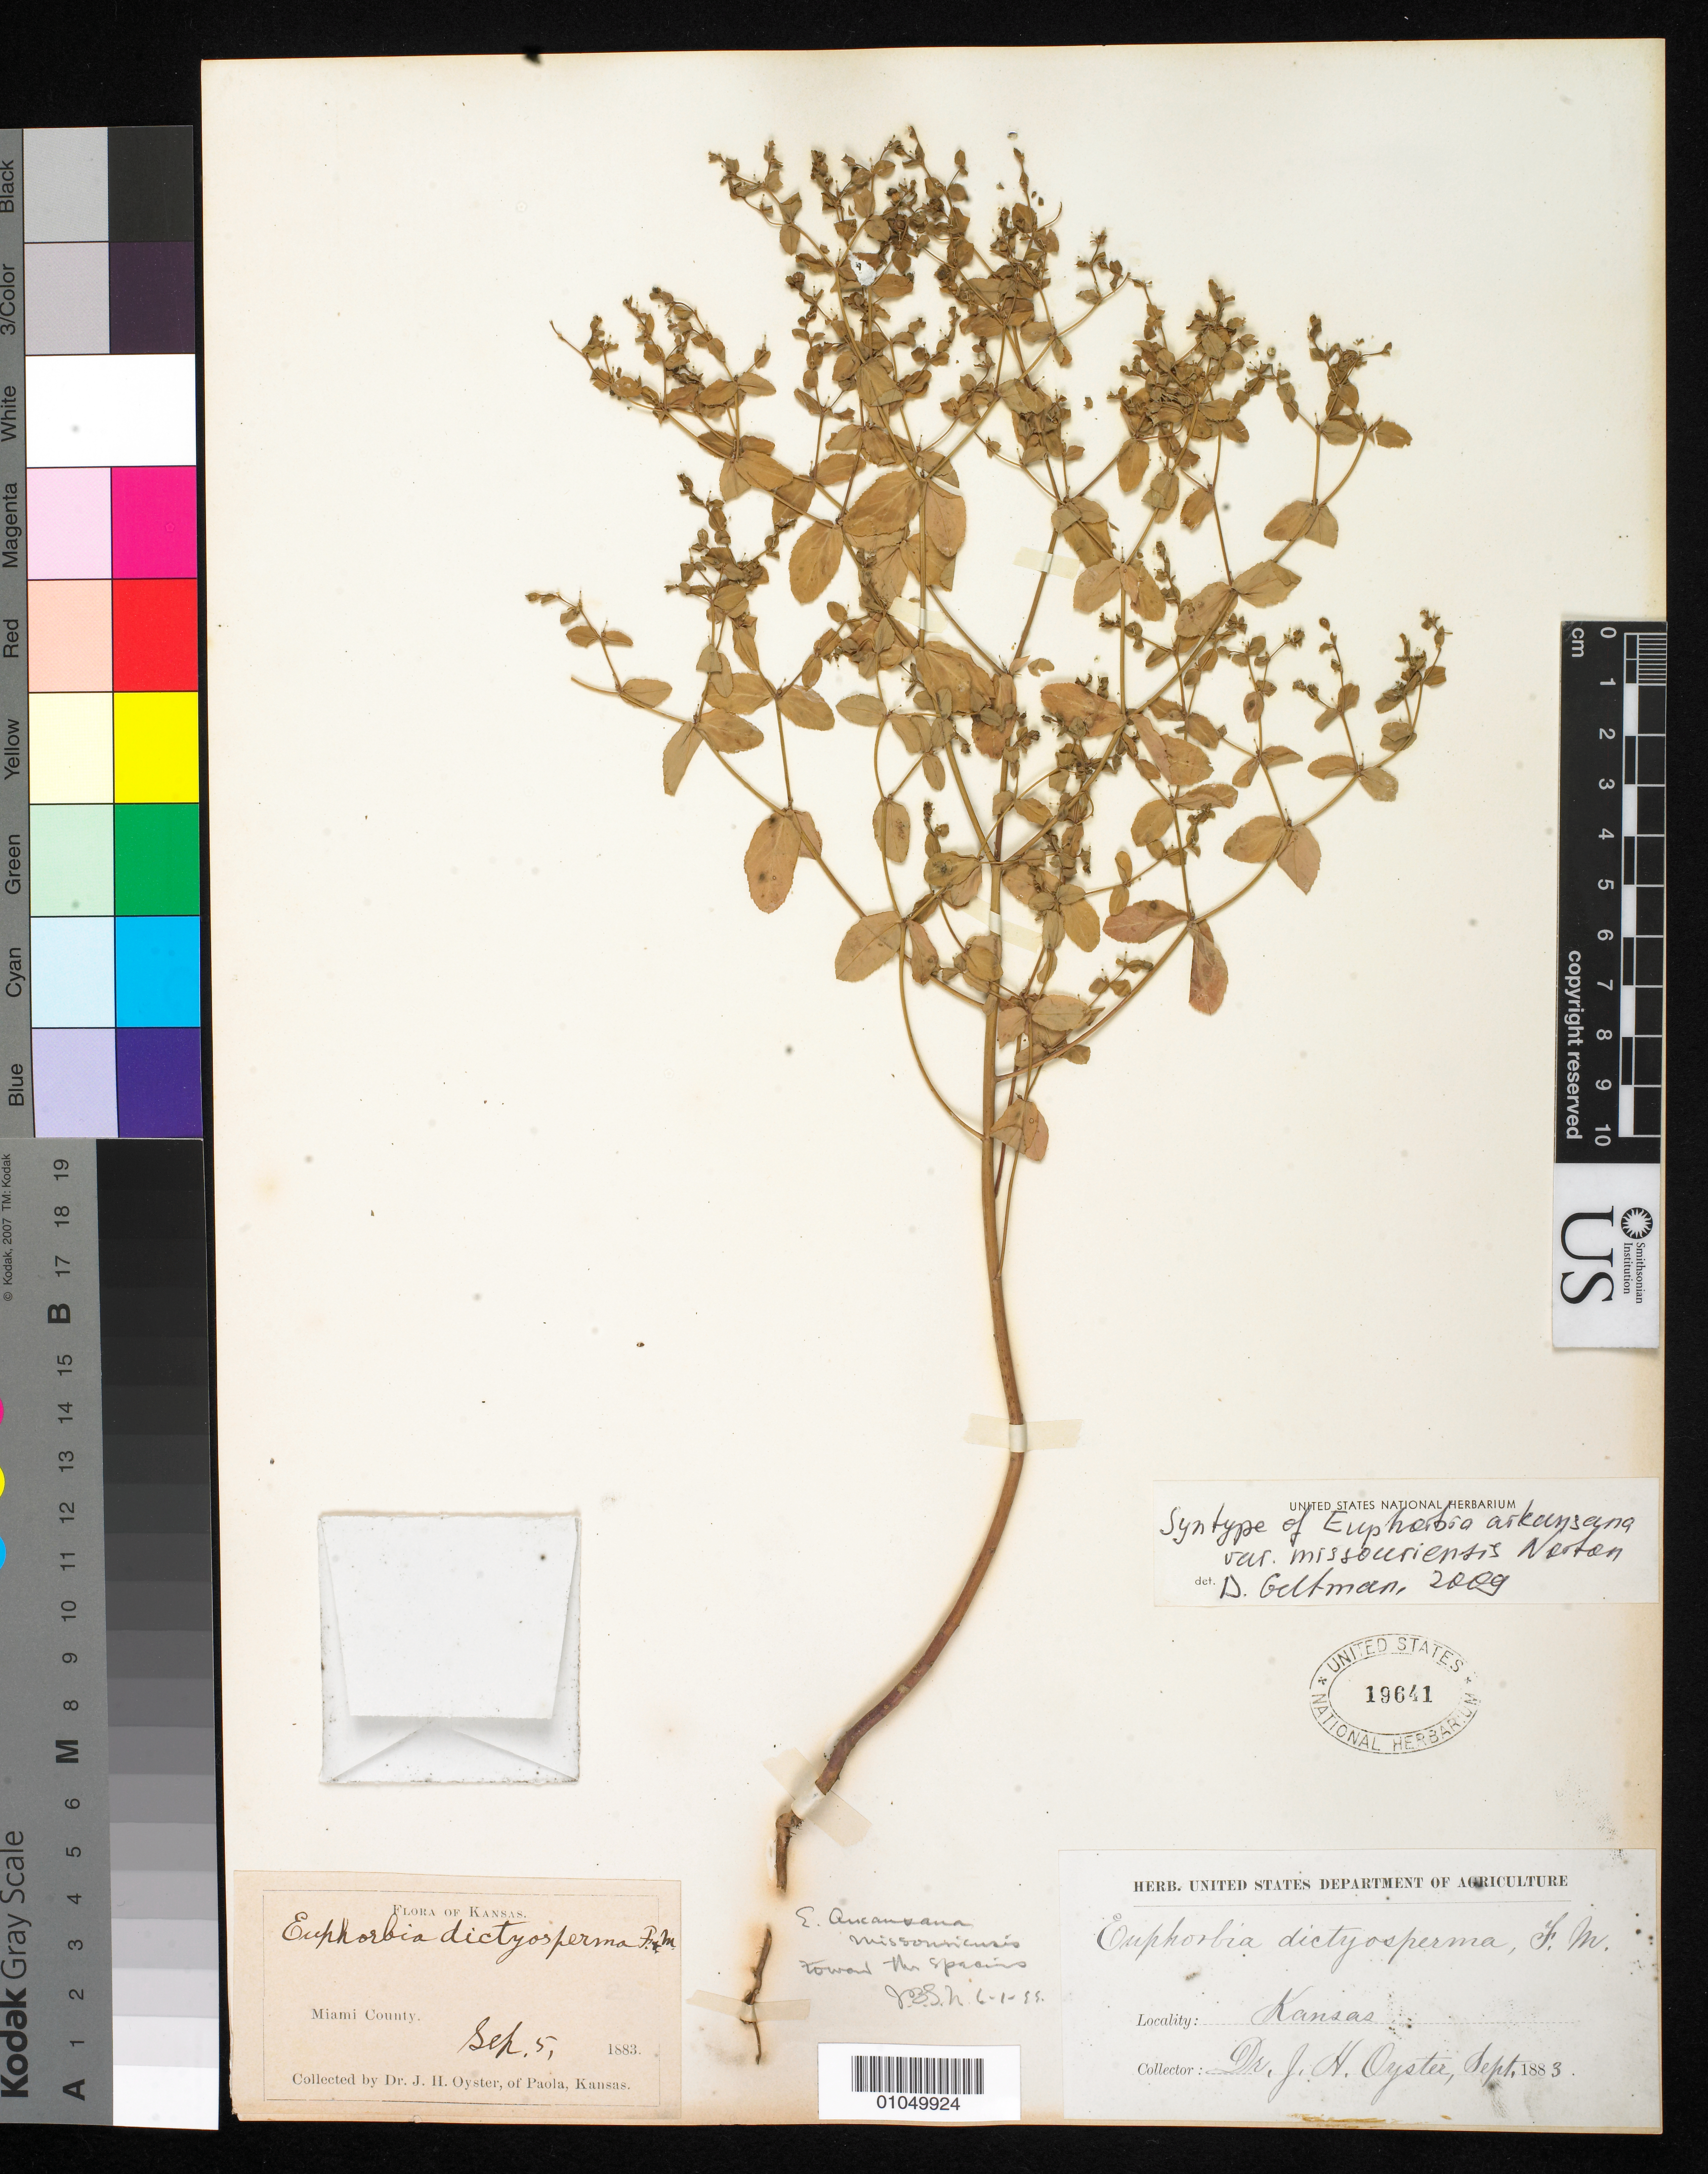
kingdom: Plantae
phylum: Tracheophyta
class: Magnoliopsida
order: Malpighiales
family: Euphorbiaceae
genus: Euphorbia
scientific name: Euphorbia arkansana var. missouriensis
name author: Norton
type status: Syntype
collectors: J. H. Oyster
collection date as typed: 05 Sep 1883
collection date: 1883-09-05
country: United States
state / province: Kansas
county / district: Miami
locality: Miami County.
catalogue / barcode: US 19641